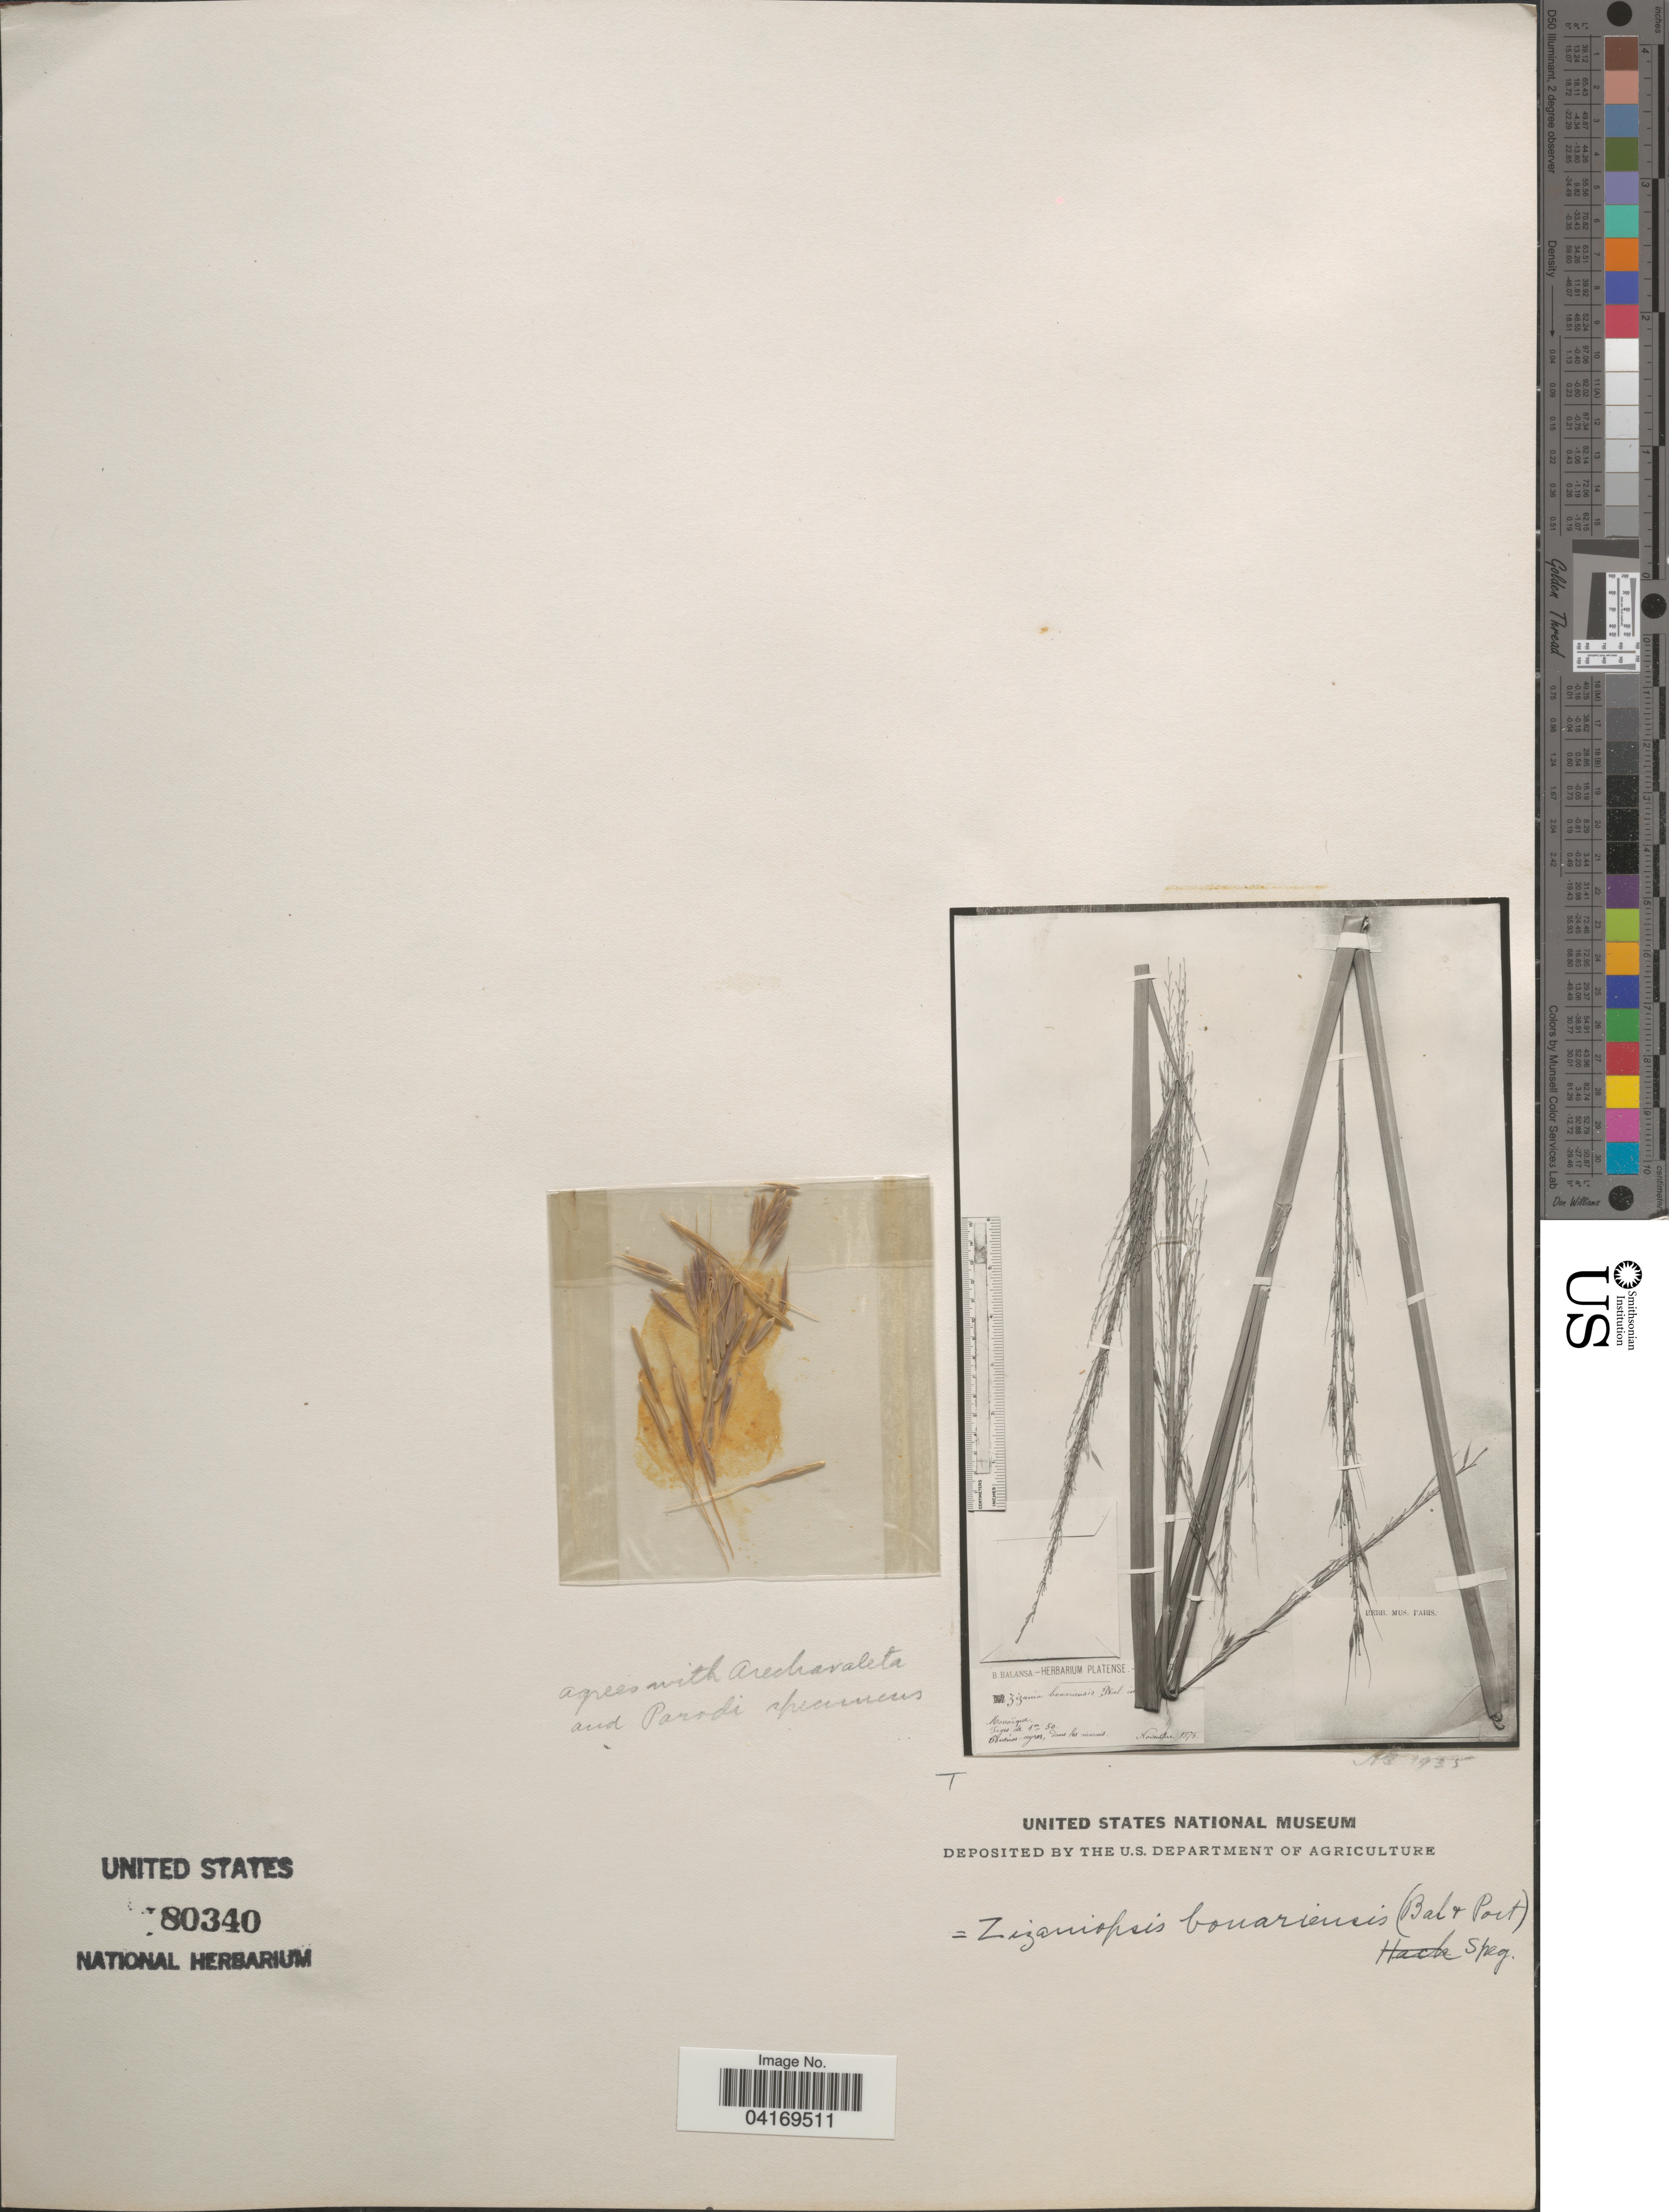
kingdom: Plantae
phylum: Tracheophyta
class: Liliopsida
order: Poales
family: Poaceae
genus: Zizaniopsis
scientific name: Zizaniopsis bonariensis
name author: (Balansa & Poitr.) Speg.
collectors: B. Balansa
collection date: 1875-11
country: Argentina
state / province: Buenos Aires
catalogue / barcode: US 80340